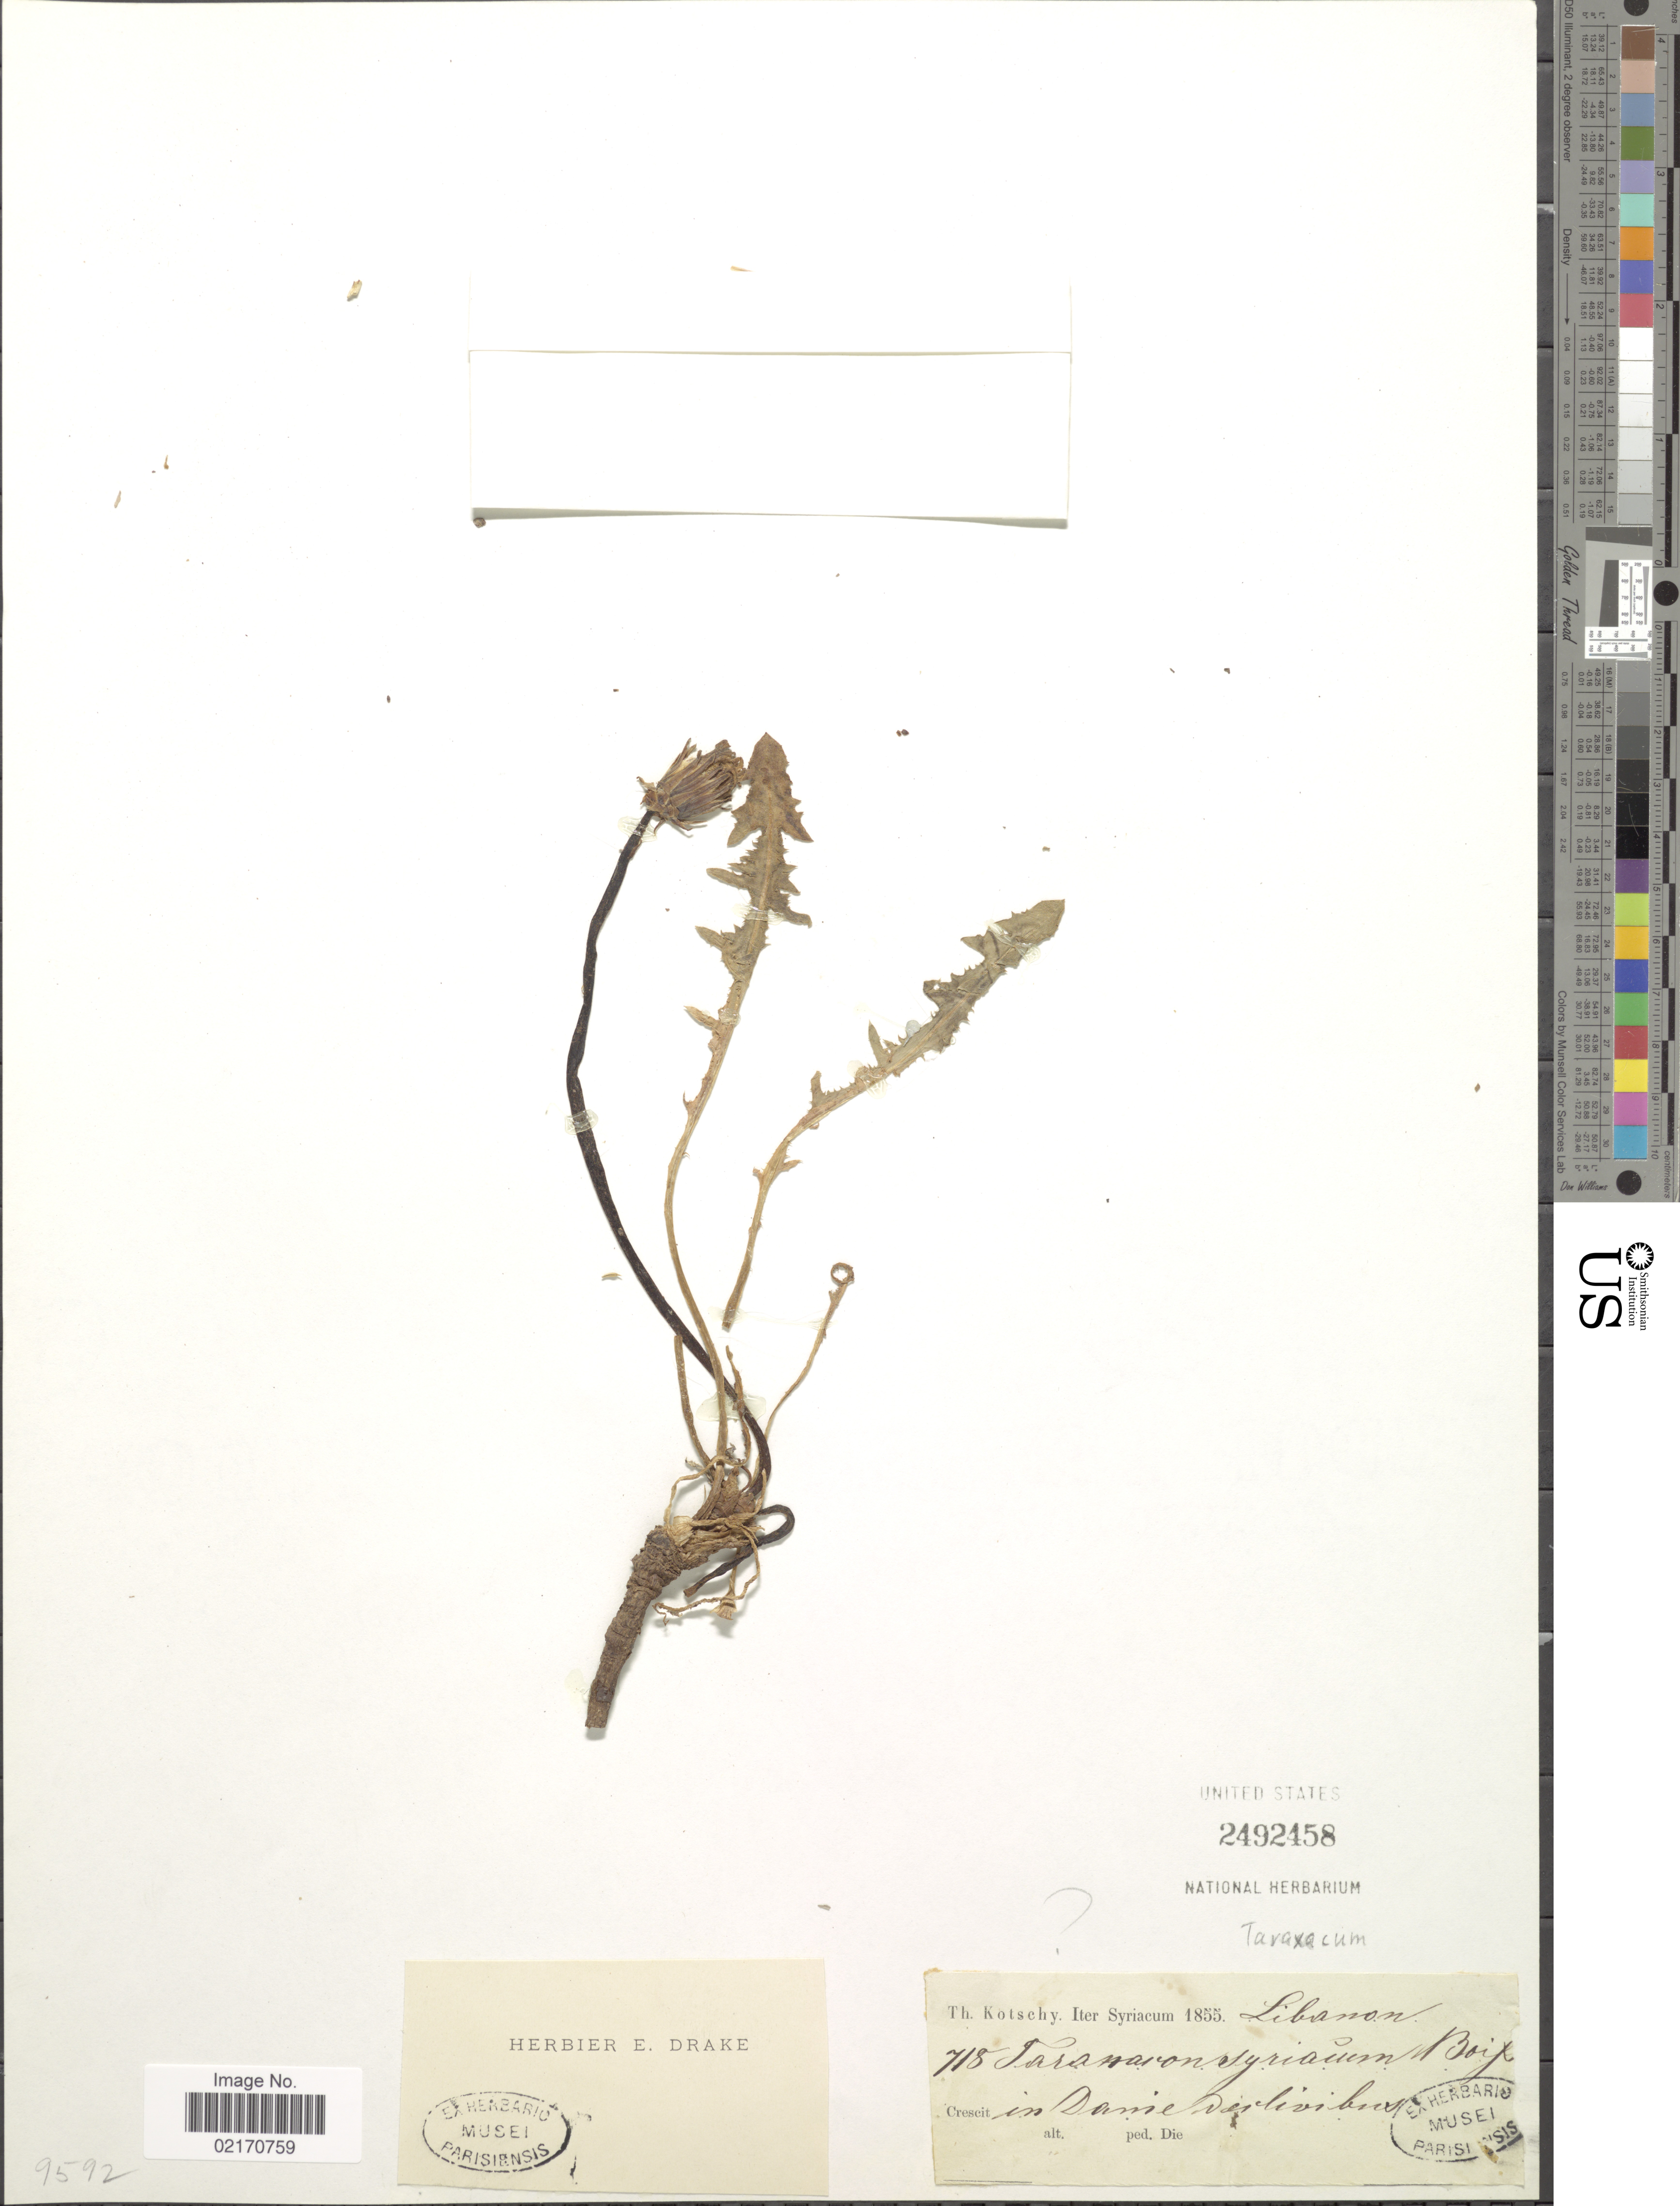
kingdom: Plantae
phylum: Tracheophyta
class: Magnoliopsida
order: Asterales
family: Asteraceae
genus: Taraxacum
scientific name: Taraxacum syriacum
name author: Boiss.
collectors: K. G. Kotschy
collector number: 718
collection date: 1855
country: Lebanon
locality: Libanon, Iter Syriacum, in Danie declivibus. [interpreted]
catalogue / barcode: US 2492458